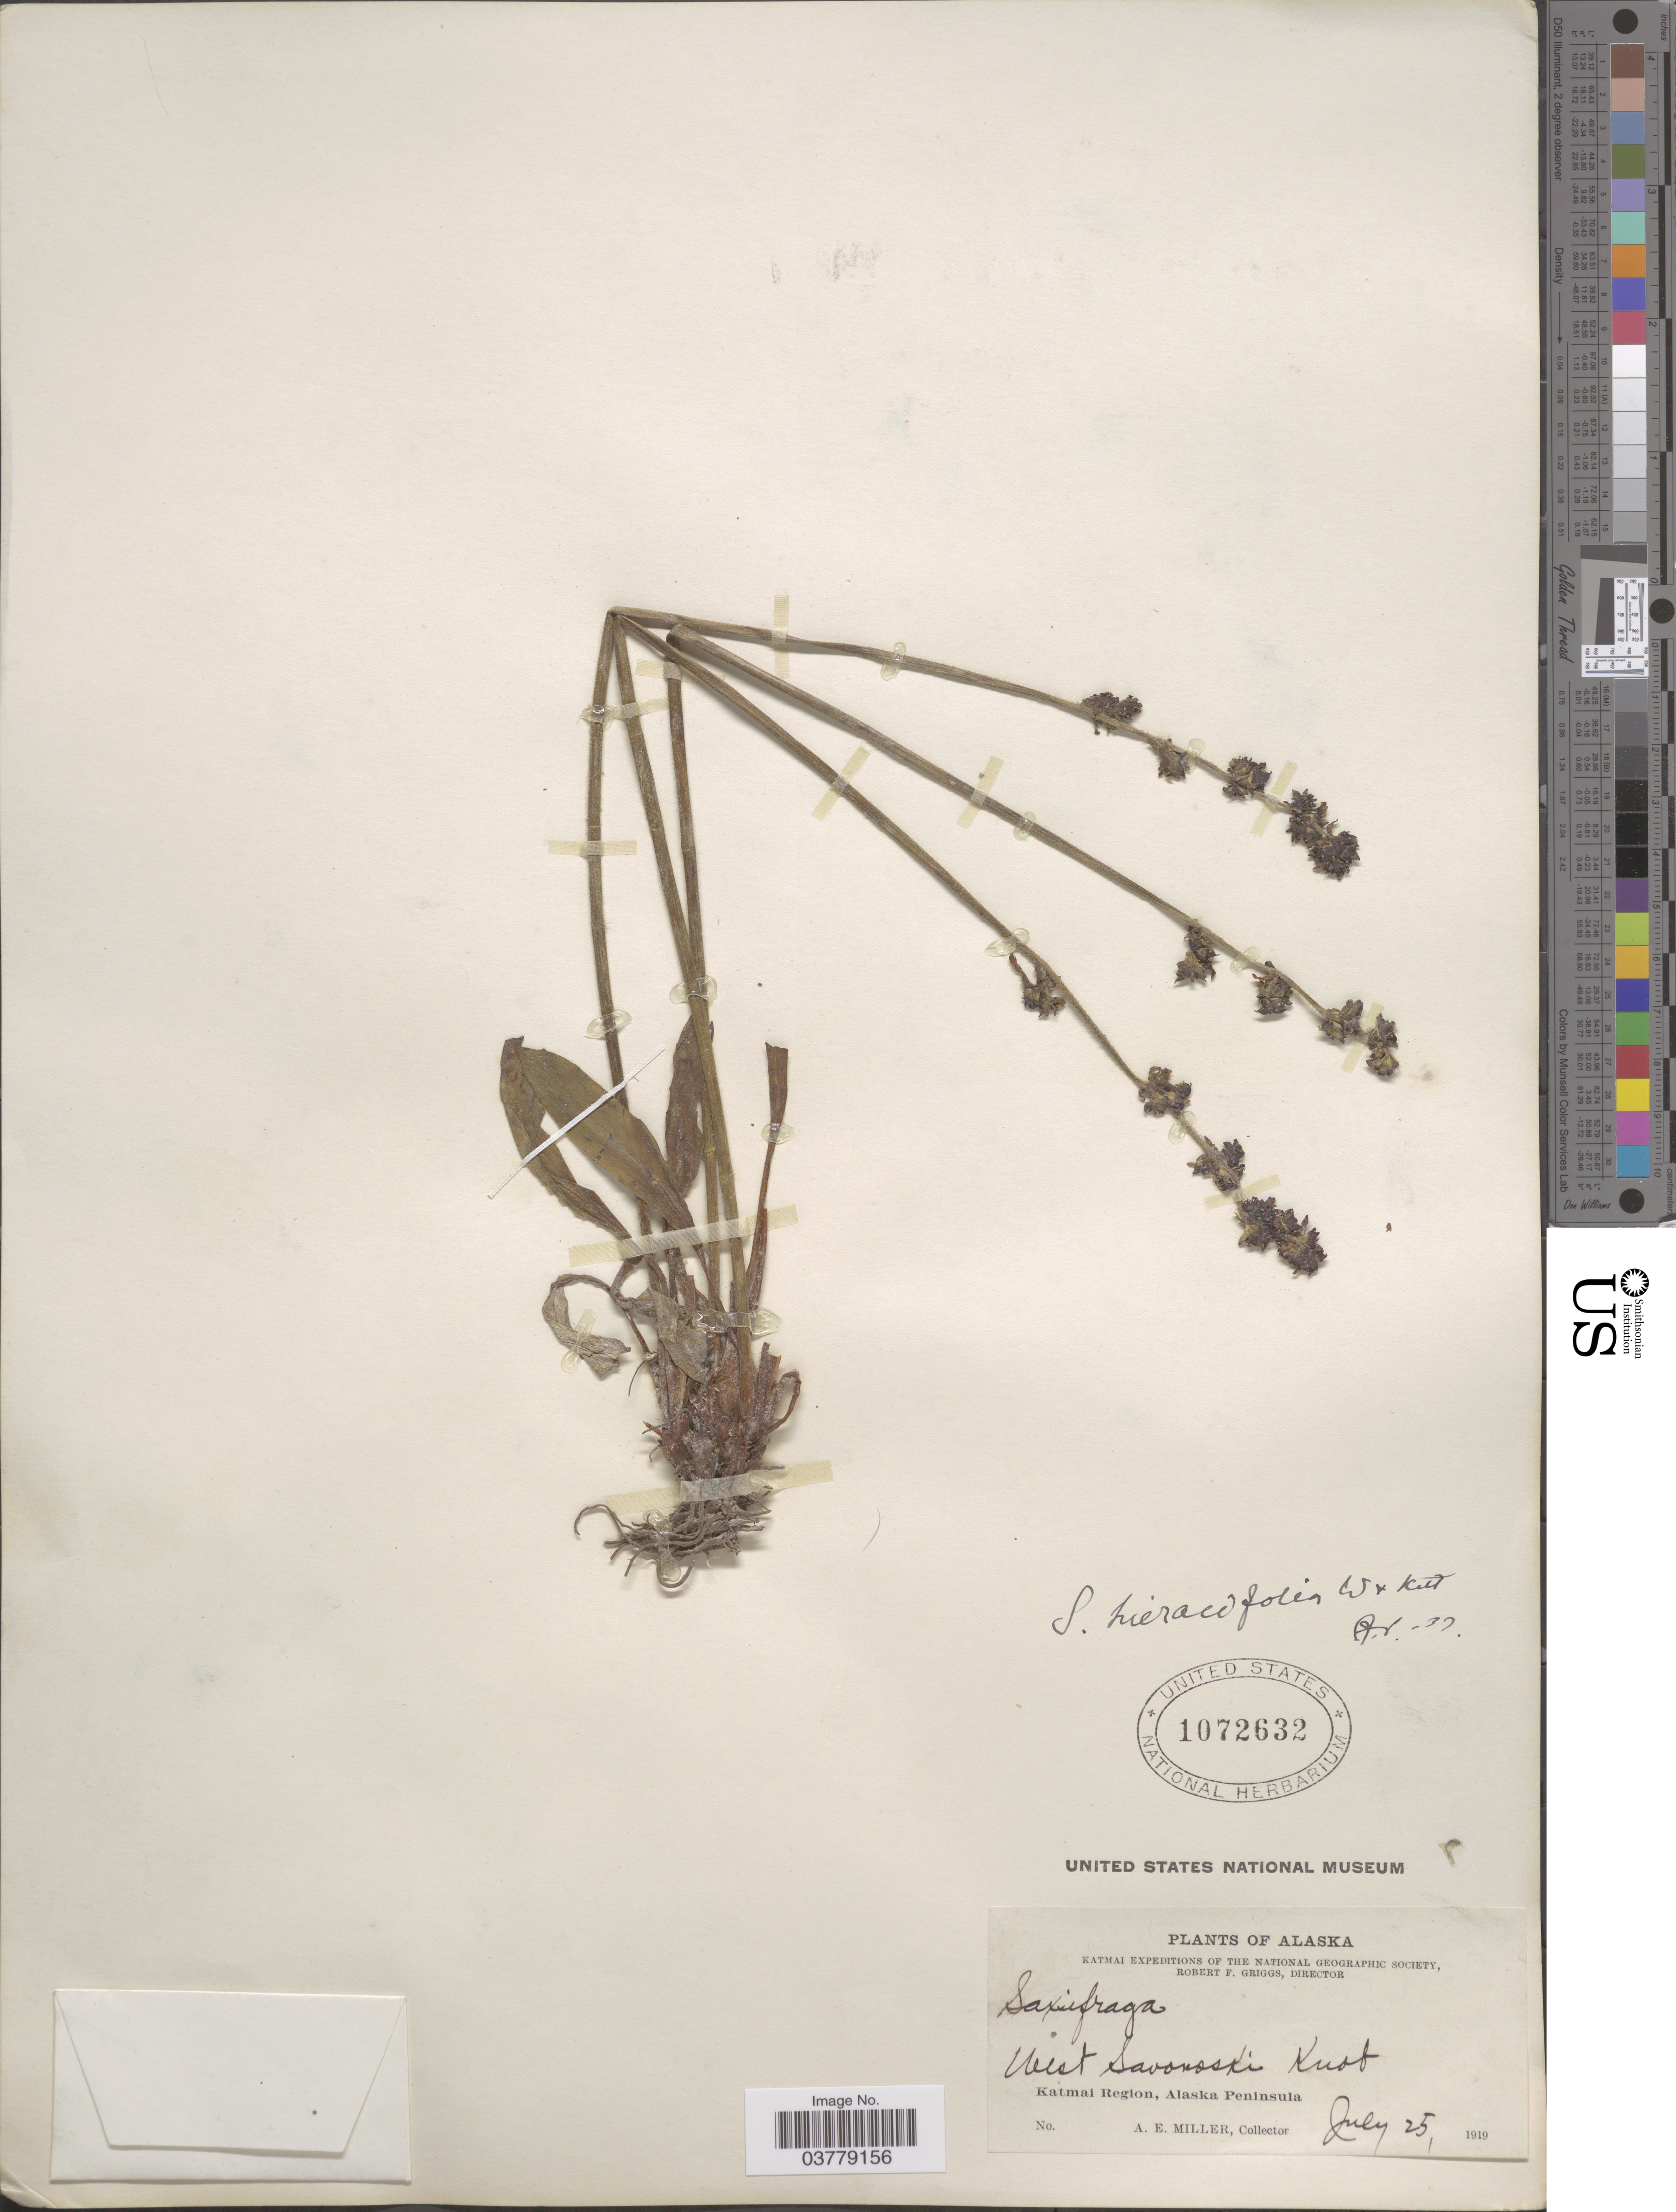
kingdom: Plantae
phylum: Tracheophyta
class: Magnoliopsida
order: Saxifragales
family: Saxifragaceae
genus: Micranthes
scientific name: Micranthes hieraciifolia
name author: (Waldst. & Kit. ex Willd.) Haw.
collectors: A. E. Miller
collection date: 1919-07-25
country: United States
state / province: Alaska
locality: West Savonoski Knob. Katmai Region, Alaska Peninsula.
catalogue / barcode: US 1072632